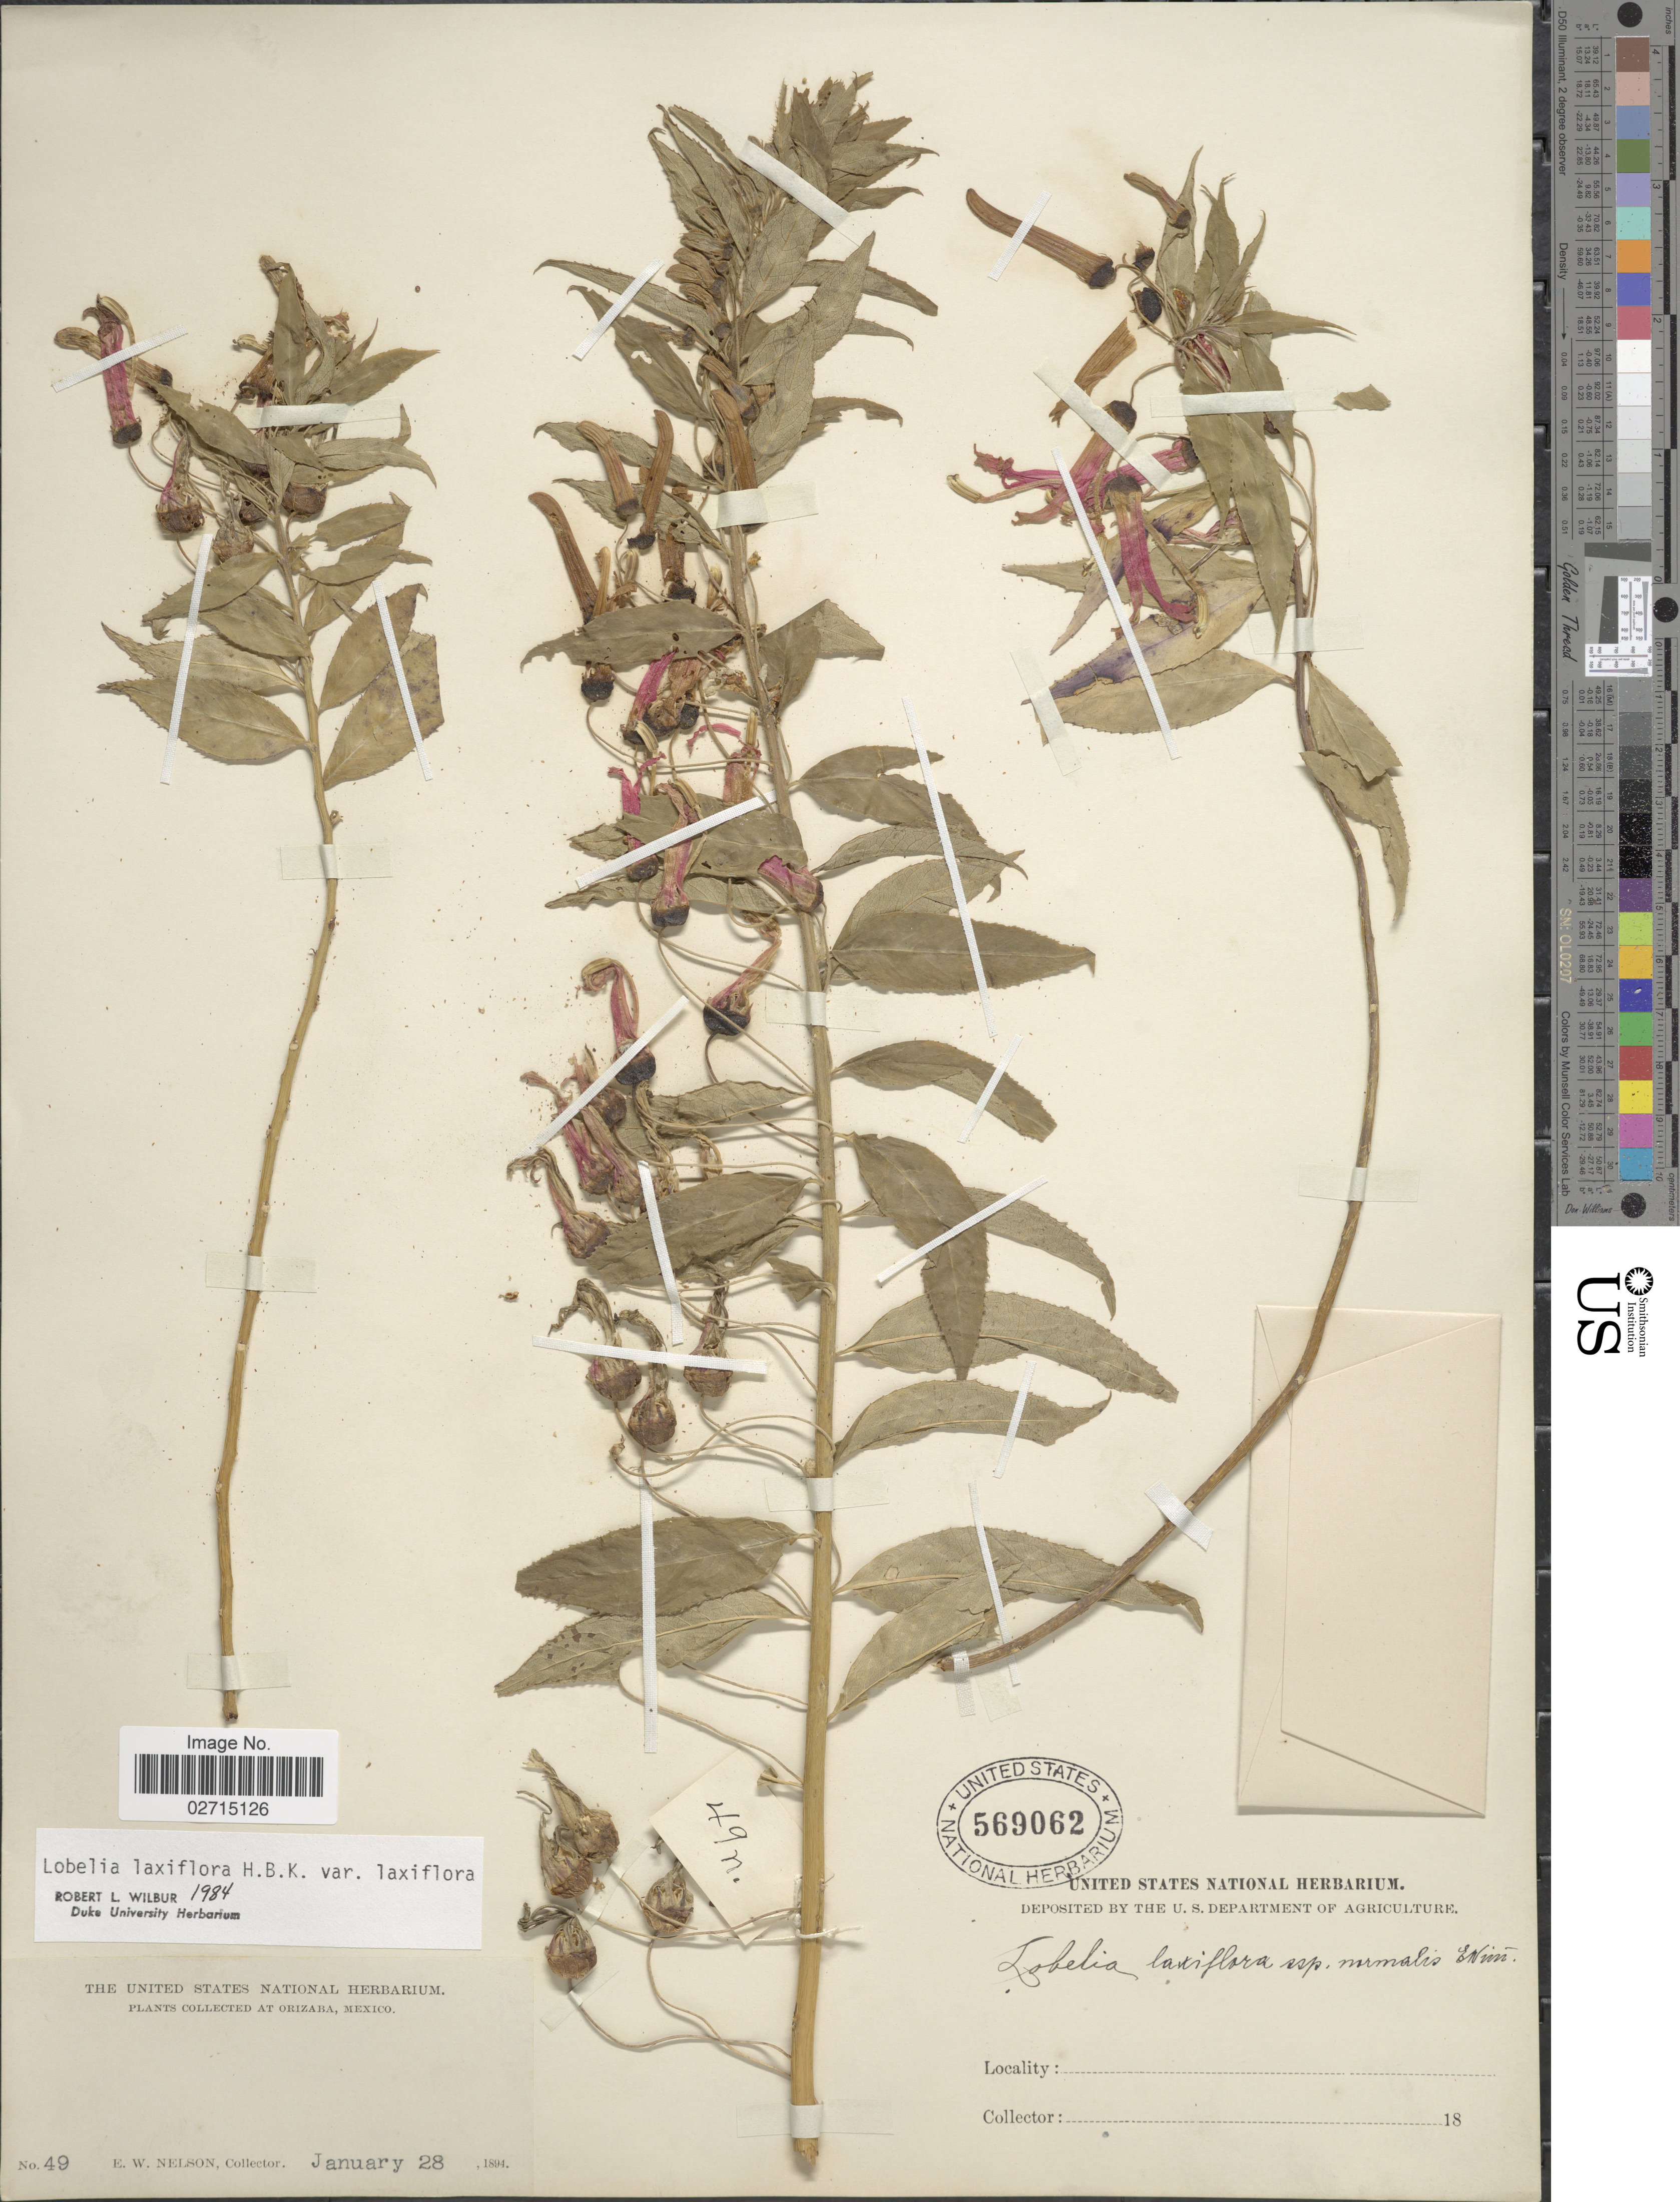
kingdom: Plantae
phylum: Tracheophyta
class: Magnoliopsida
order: Asterales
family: Campanulaceae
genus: Lobelia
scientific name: Lobelia laxiflora subsp. laxiflora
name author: Kunth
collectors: E. W. Nelson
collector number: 49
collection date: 1894-01-28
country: Mexico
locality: At Orizaba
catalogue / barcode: US 569062